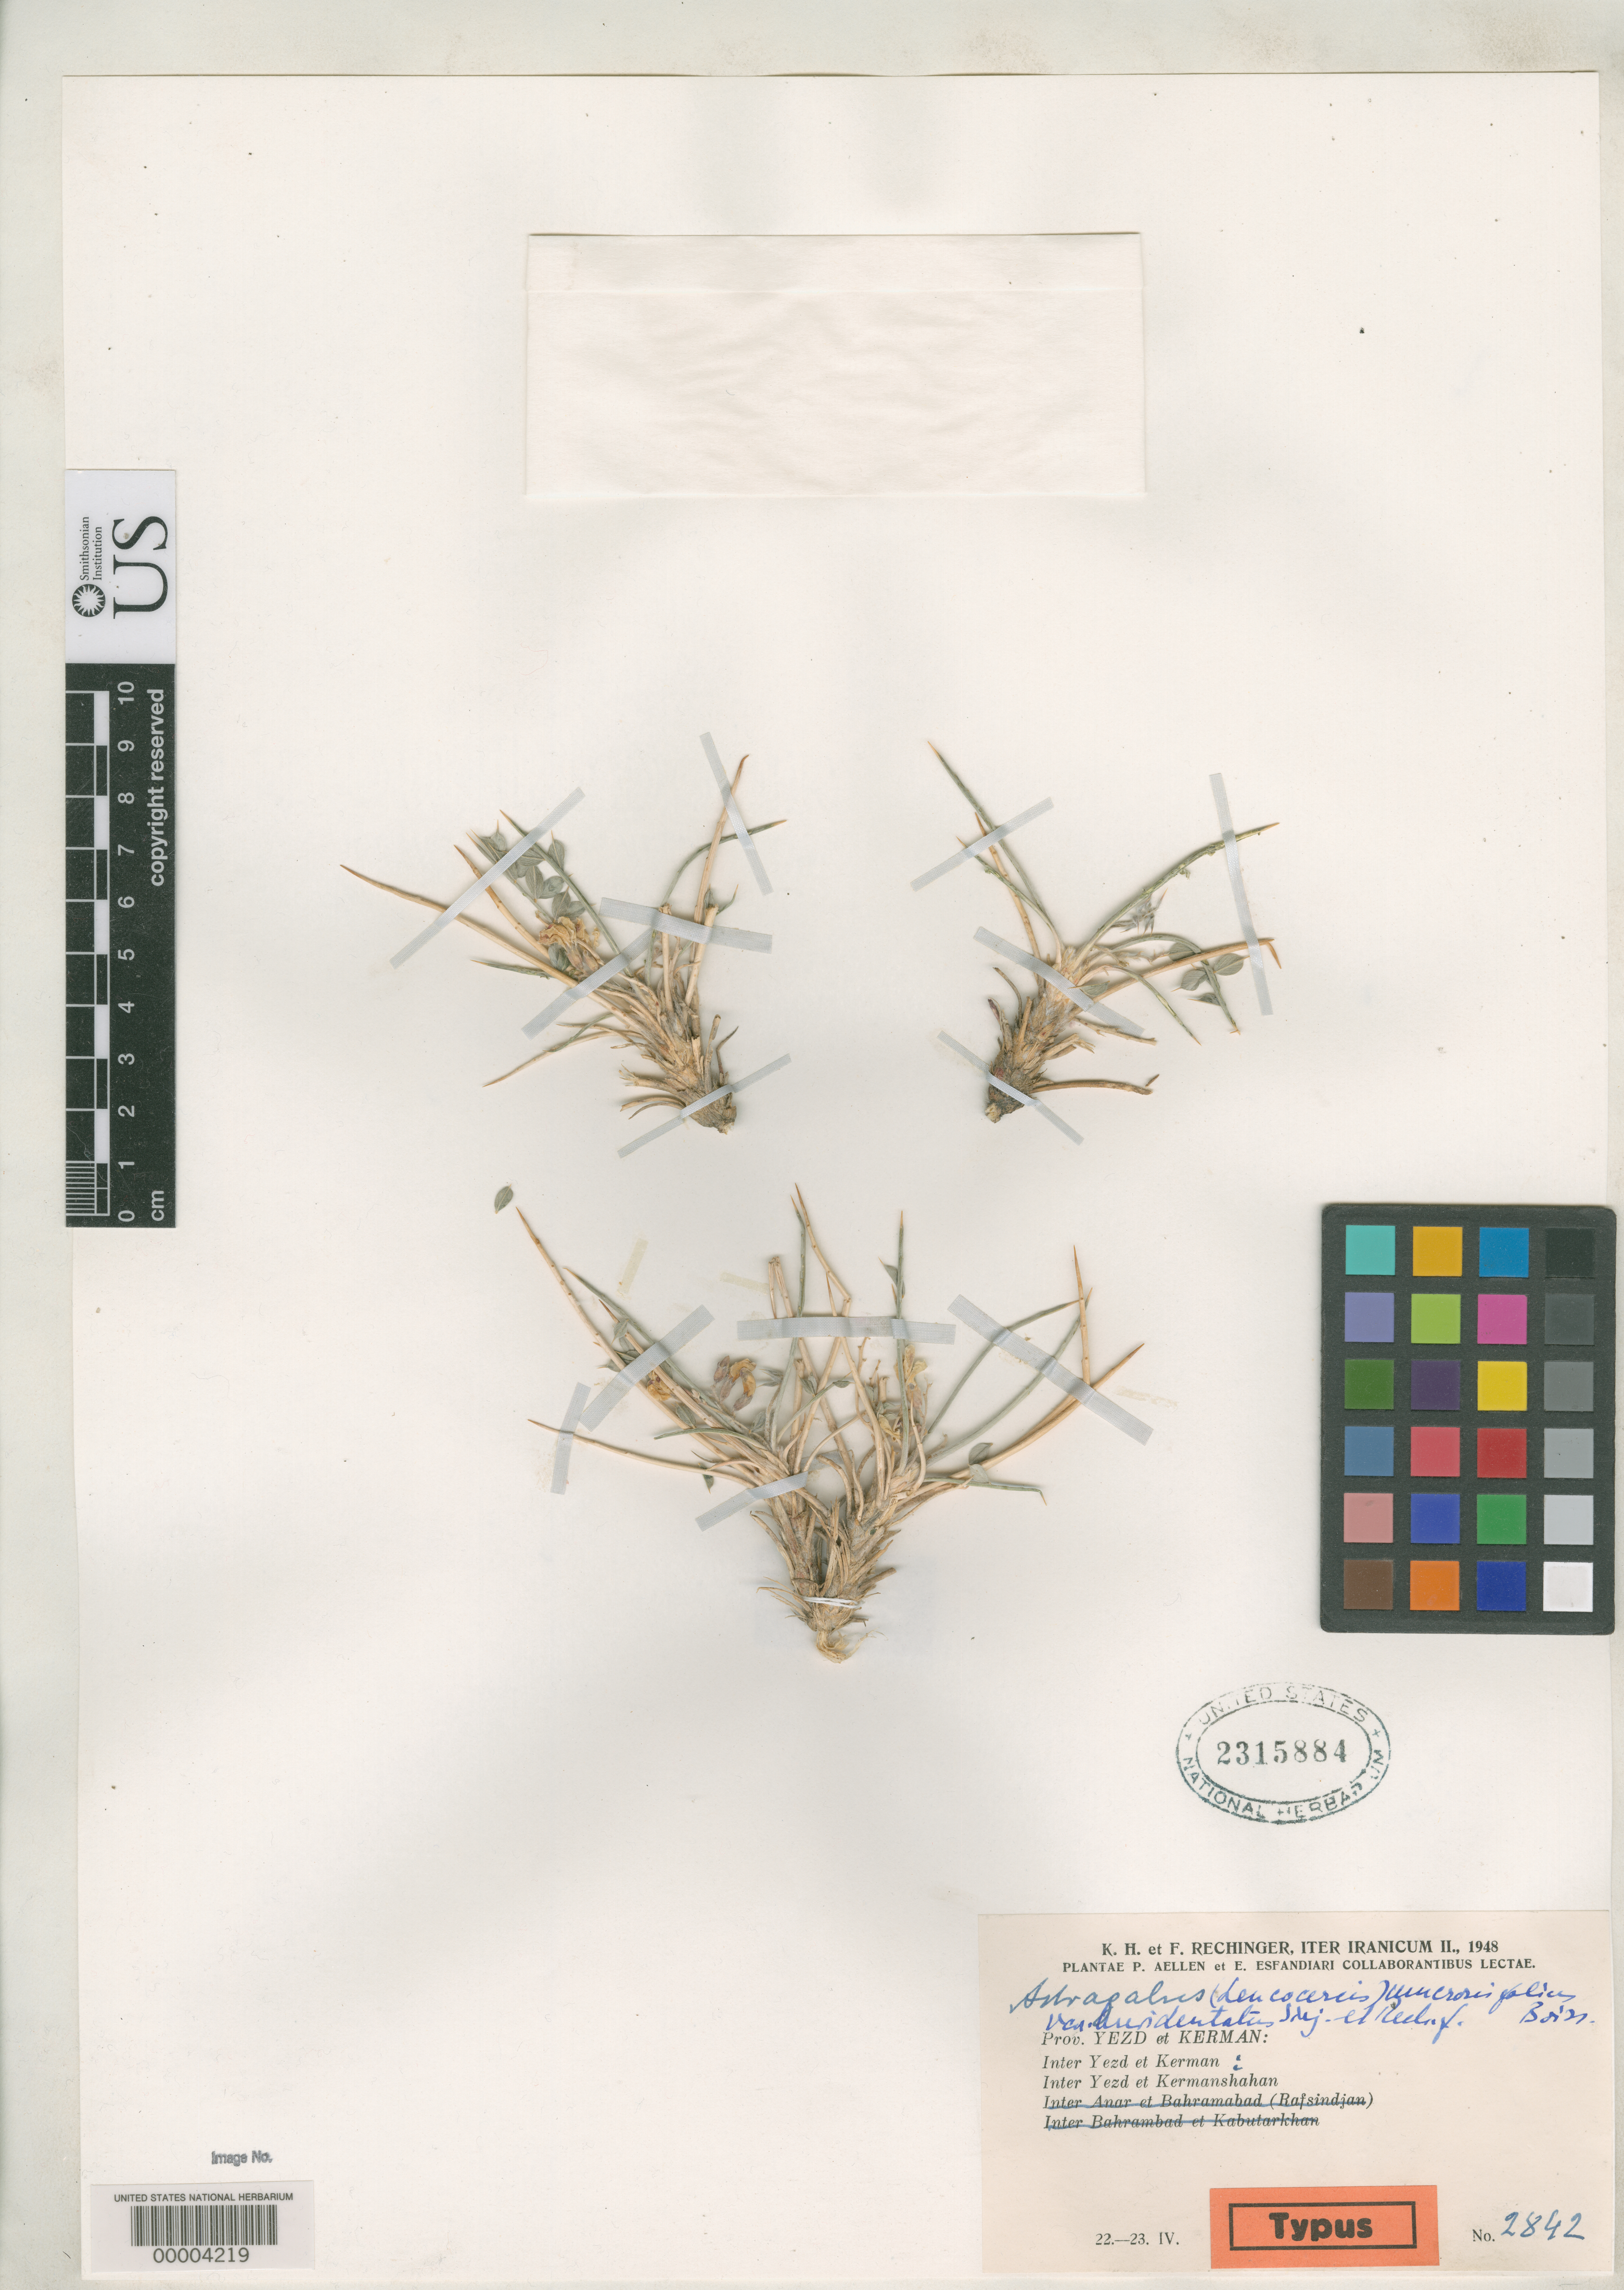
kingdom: Plantae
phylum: Tracheophyta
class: Magnoliopsida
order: Fabales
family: Fabaceae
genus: Astragalus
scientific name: Astragalus mucronifolius var. brevidentatus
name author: Širj. & Rech. f.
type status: Isotype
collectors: K. H. Rechinger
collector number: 2842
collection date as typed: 22 Apr 1948 to 23 Apr 1948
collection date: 1948-04-22/1948-04-23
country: Iran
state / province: Kerman / Yazd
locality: Between Yezd and Kermanshah.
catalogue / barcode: US 2315884